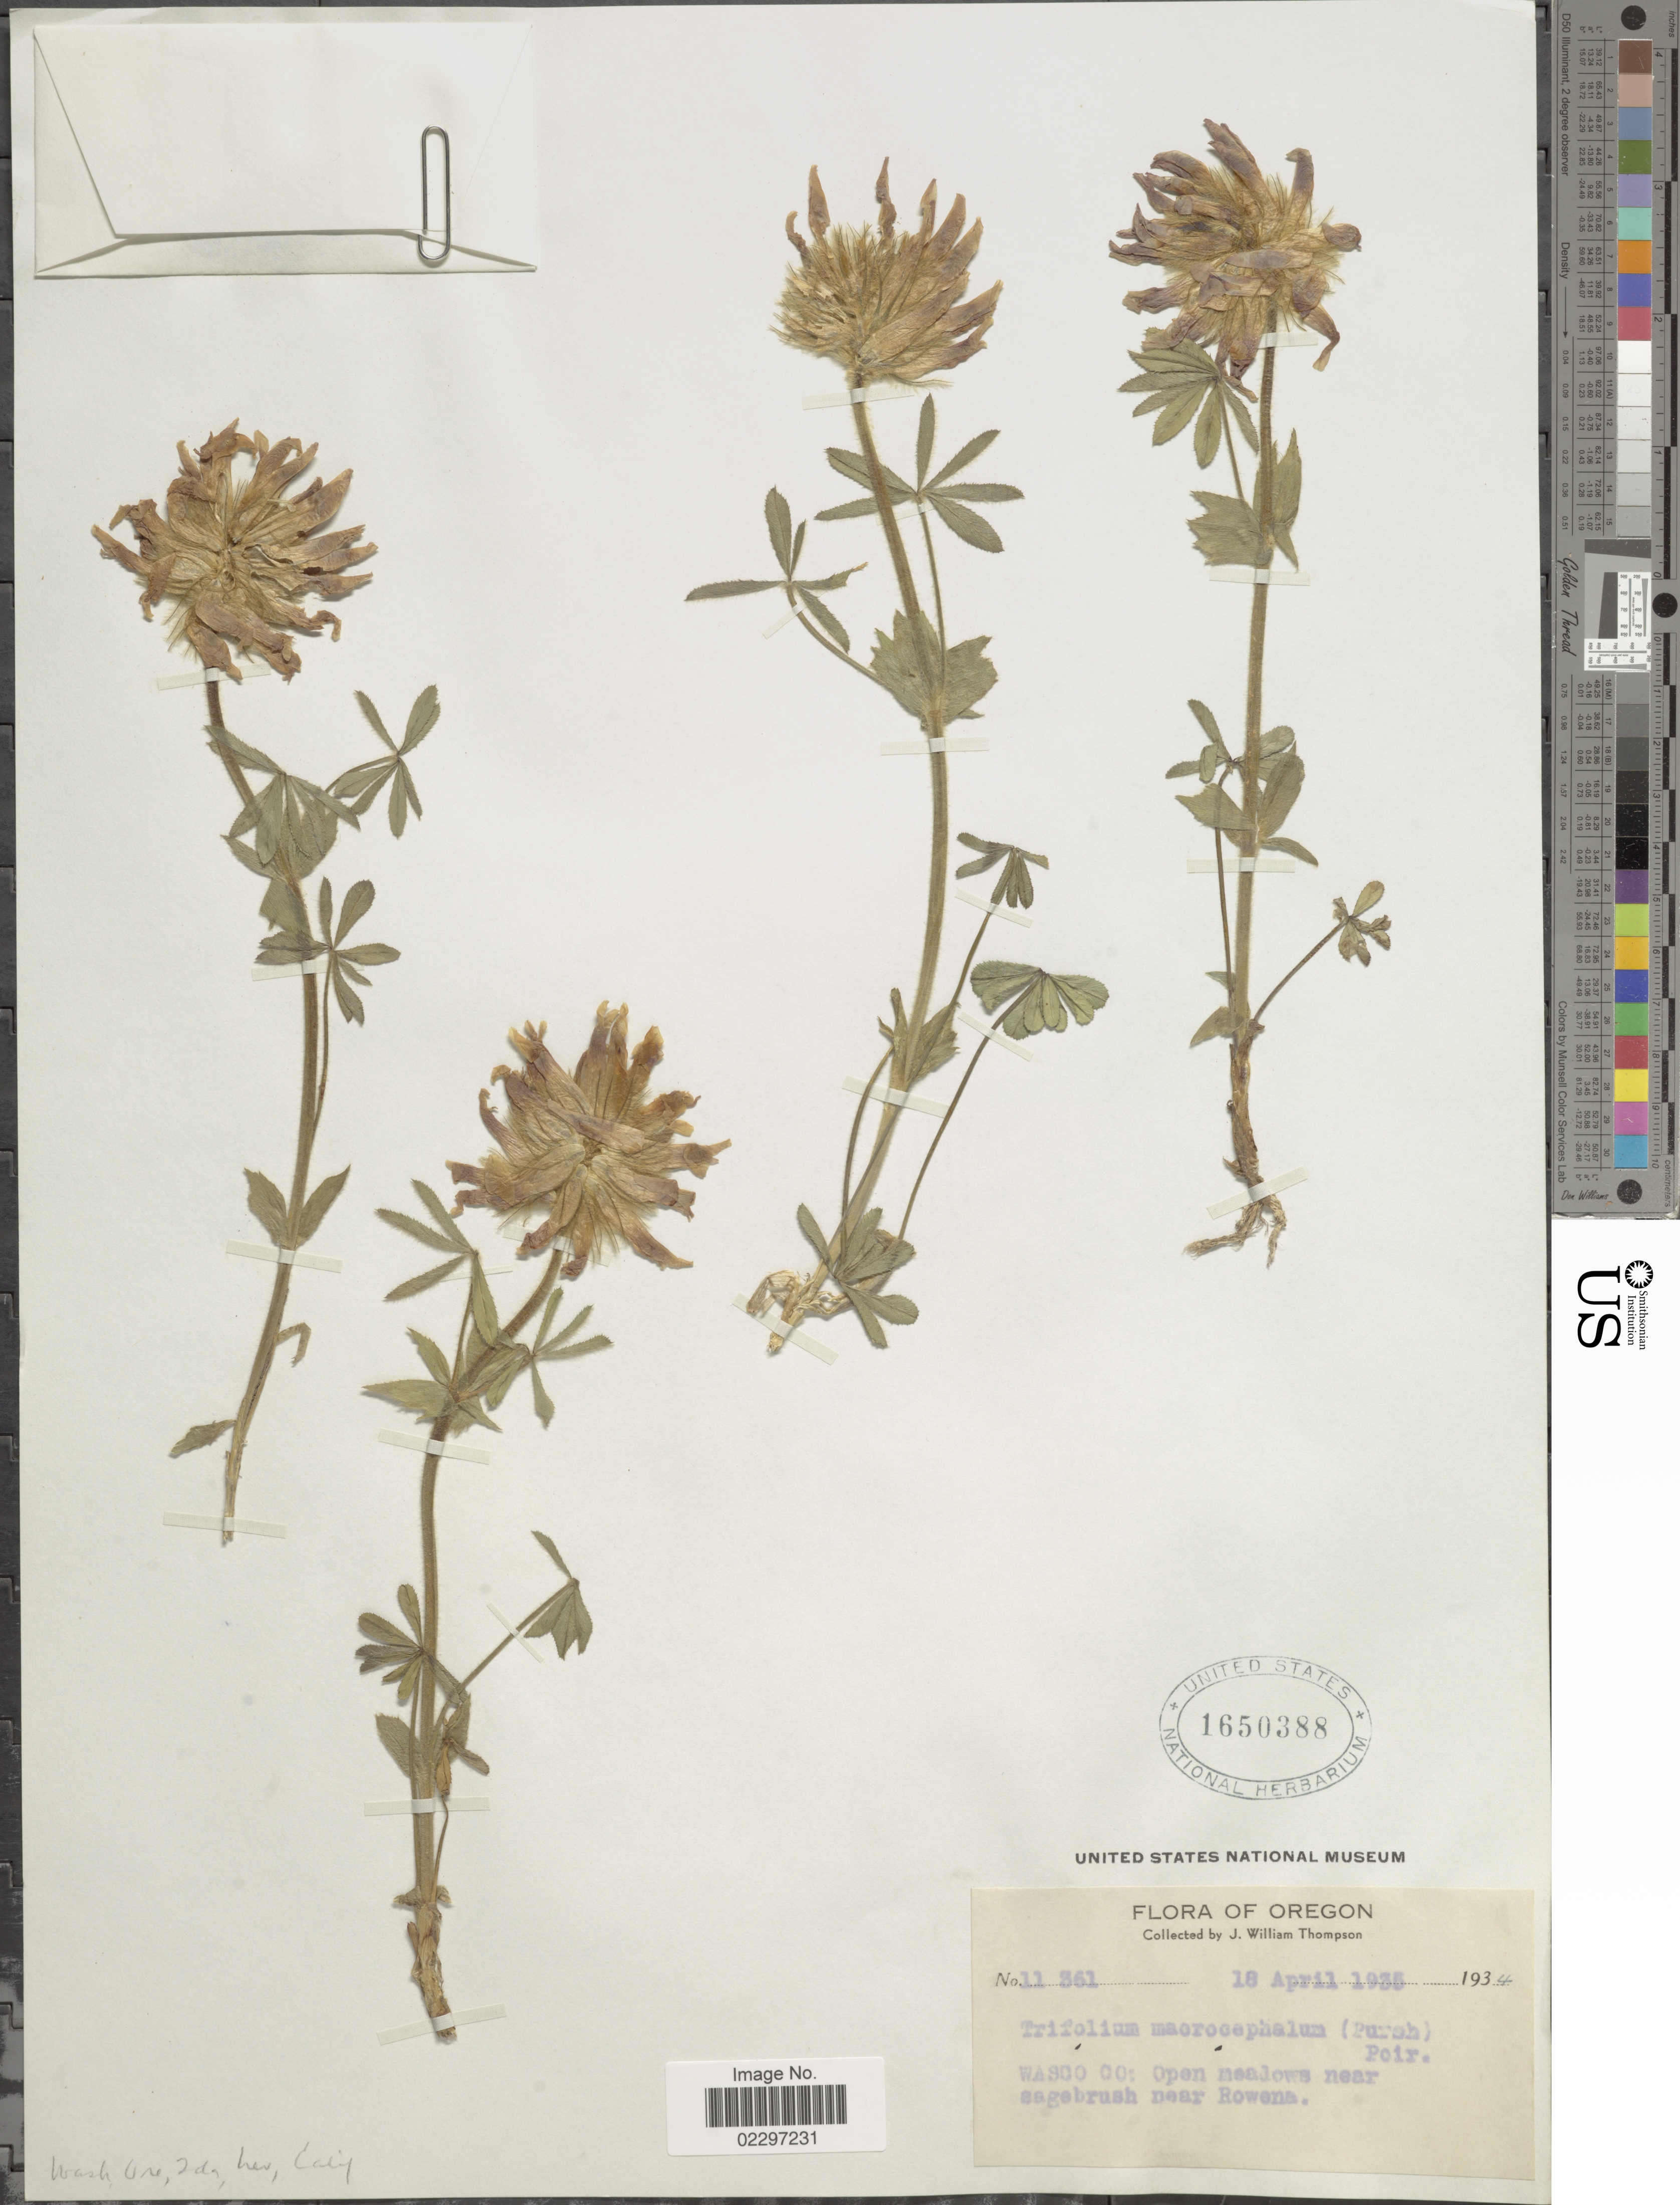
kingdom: Plantae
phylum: Tracheophyta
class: Magnoliopsida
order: Fabales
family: Fabaceae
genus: Trifolium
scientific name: Trifolium macrocephalum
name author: (Pursh) Poir.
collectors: J. W. Thompson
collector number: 11361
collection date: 1935-04-18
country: United States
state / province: Oregon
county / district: Wasco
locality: Wasco Co.: Open meadows near sagebrush near Rowena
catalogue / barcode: US 1650388